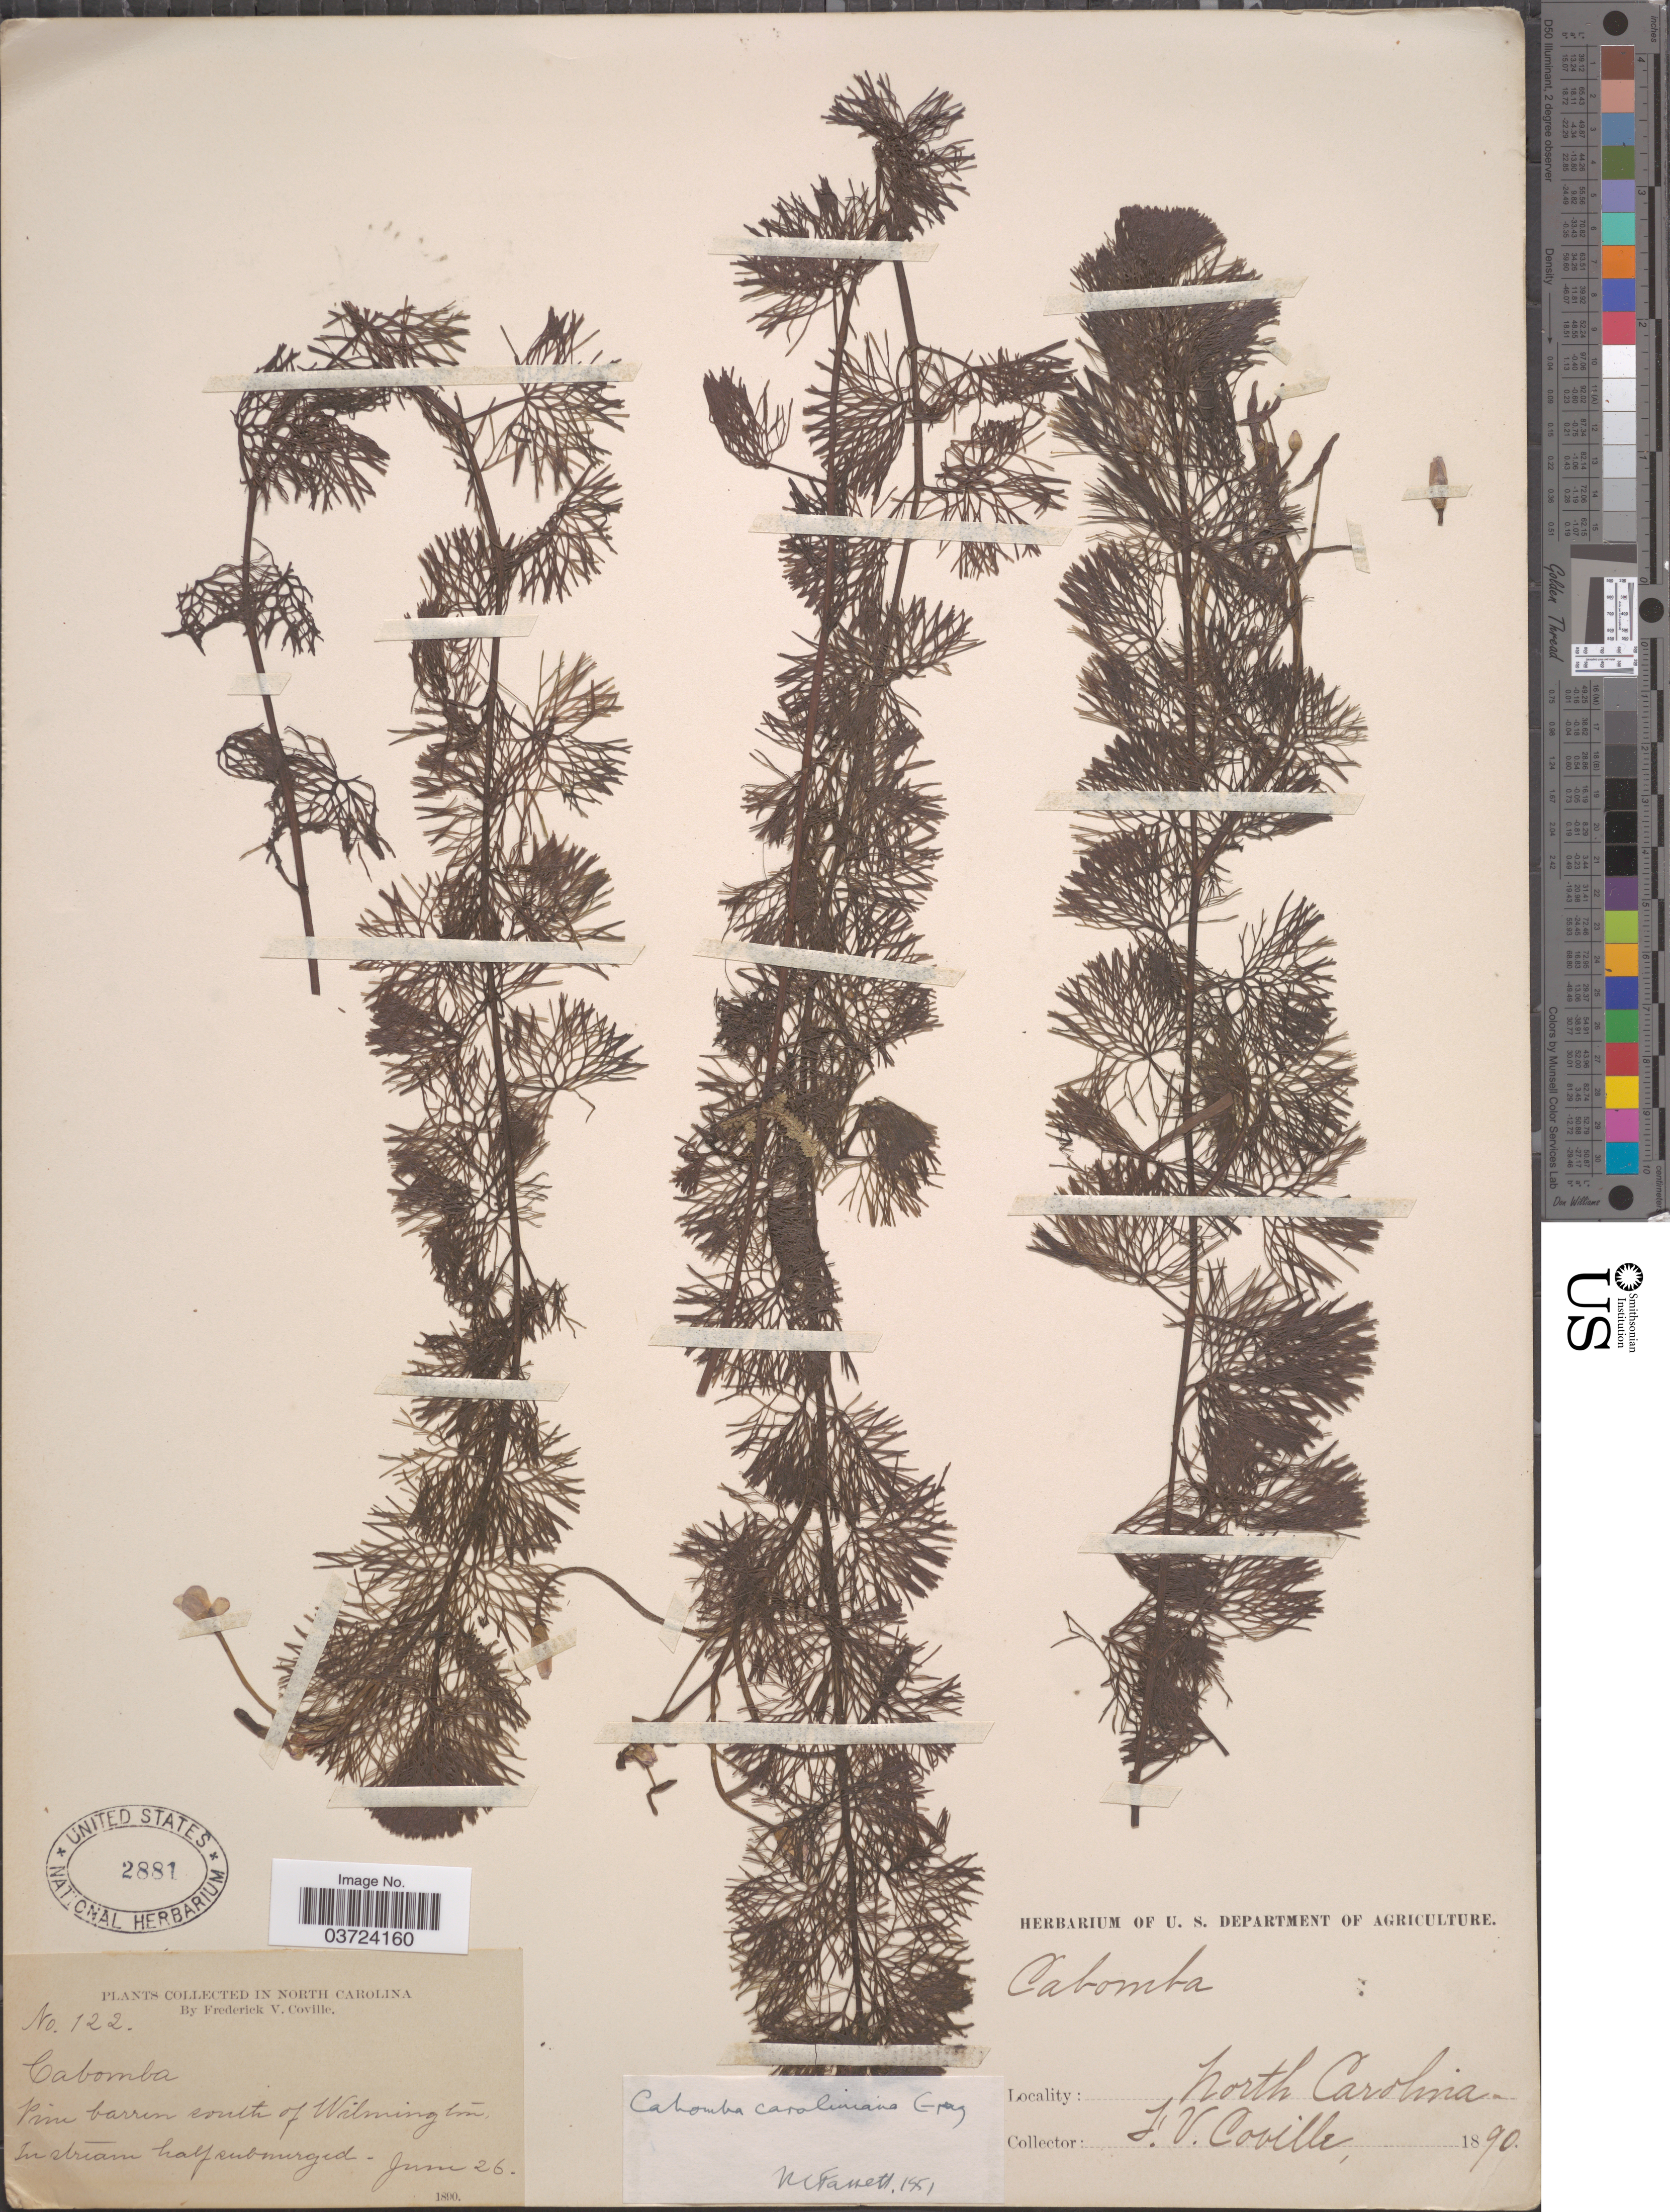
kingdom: Plantae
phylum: Tracheophyta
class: Magnoliopsida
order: Nymphaeales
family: Cabombaceae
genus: Cabomba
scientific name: Cabomba caroliniana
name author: A. Gray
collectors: F. V. Coville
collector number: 122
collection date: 1890-06-26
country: United States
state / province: North Carolina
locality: Pine barren south of Wilmington.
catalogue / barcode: US 2881